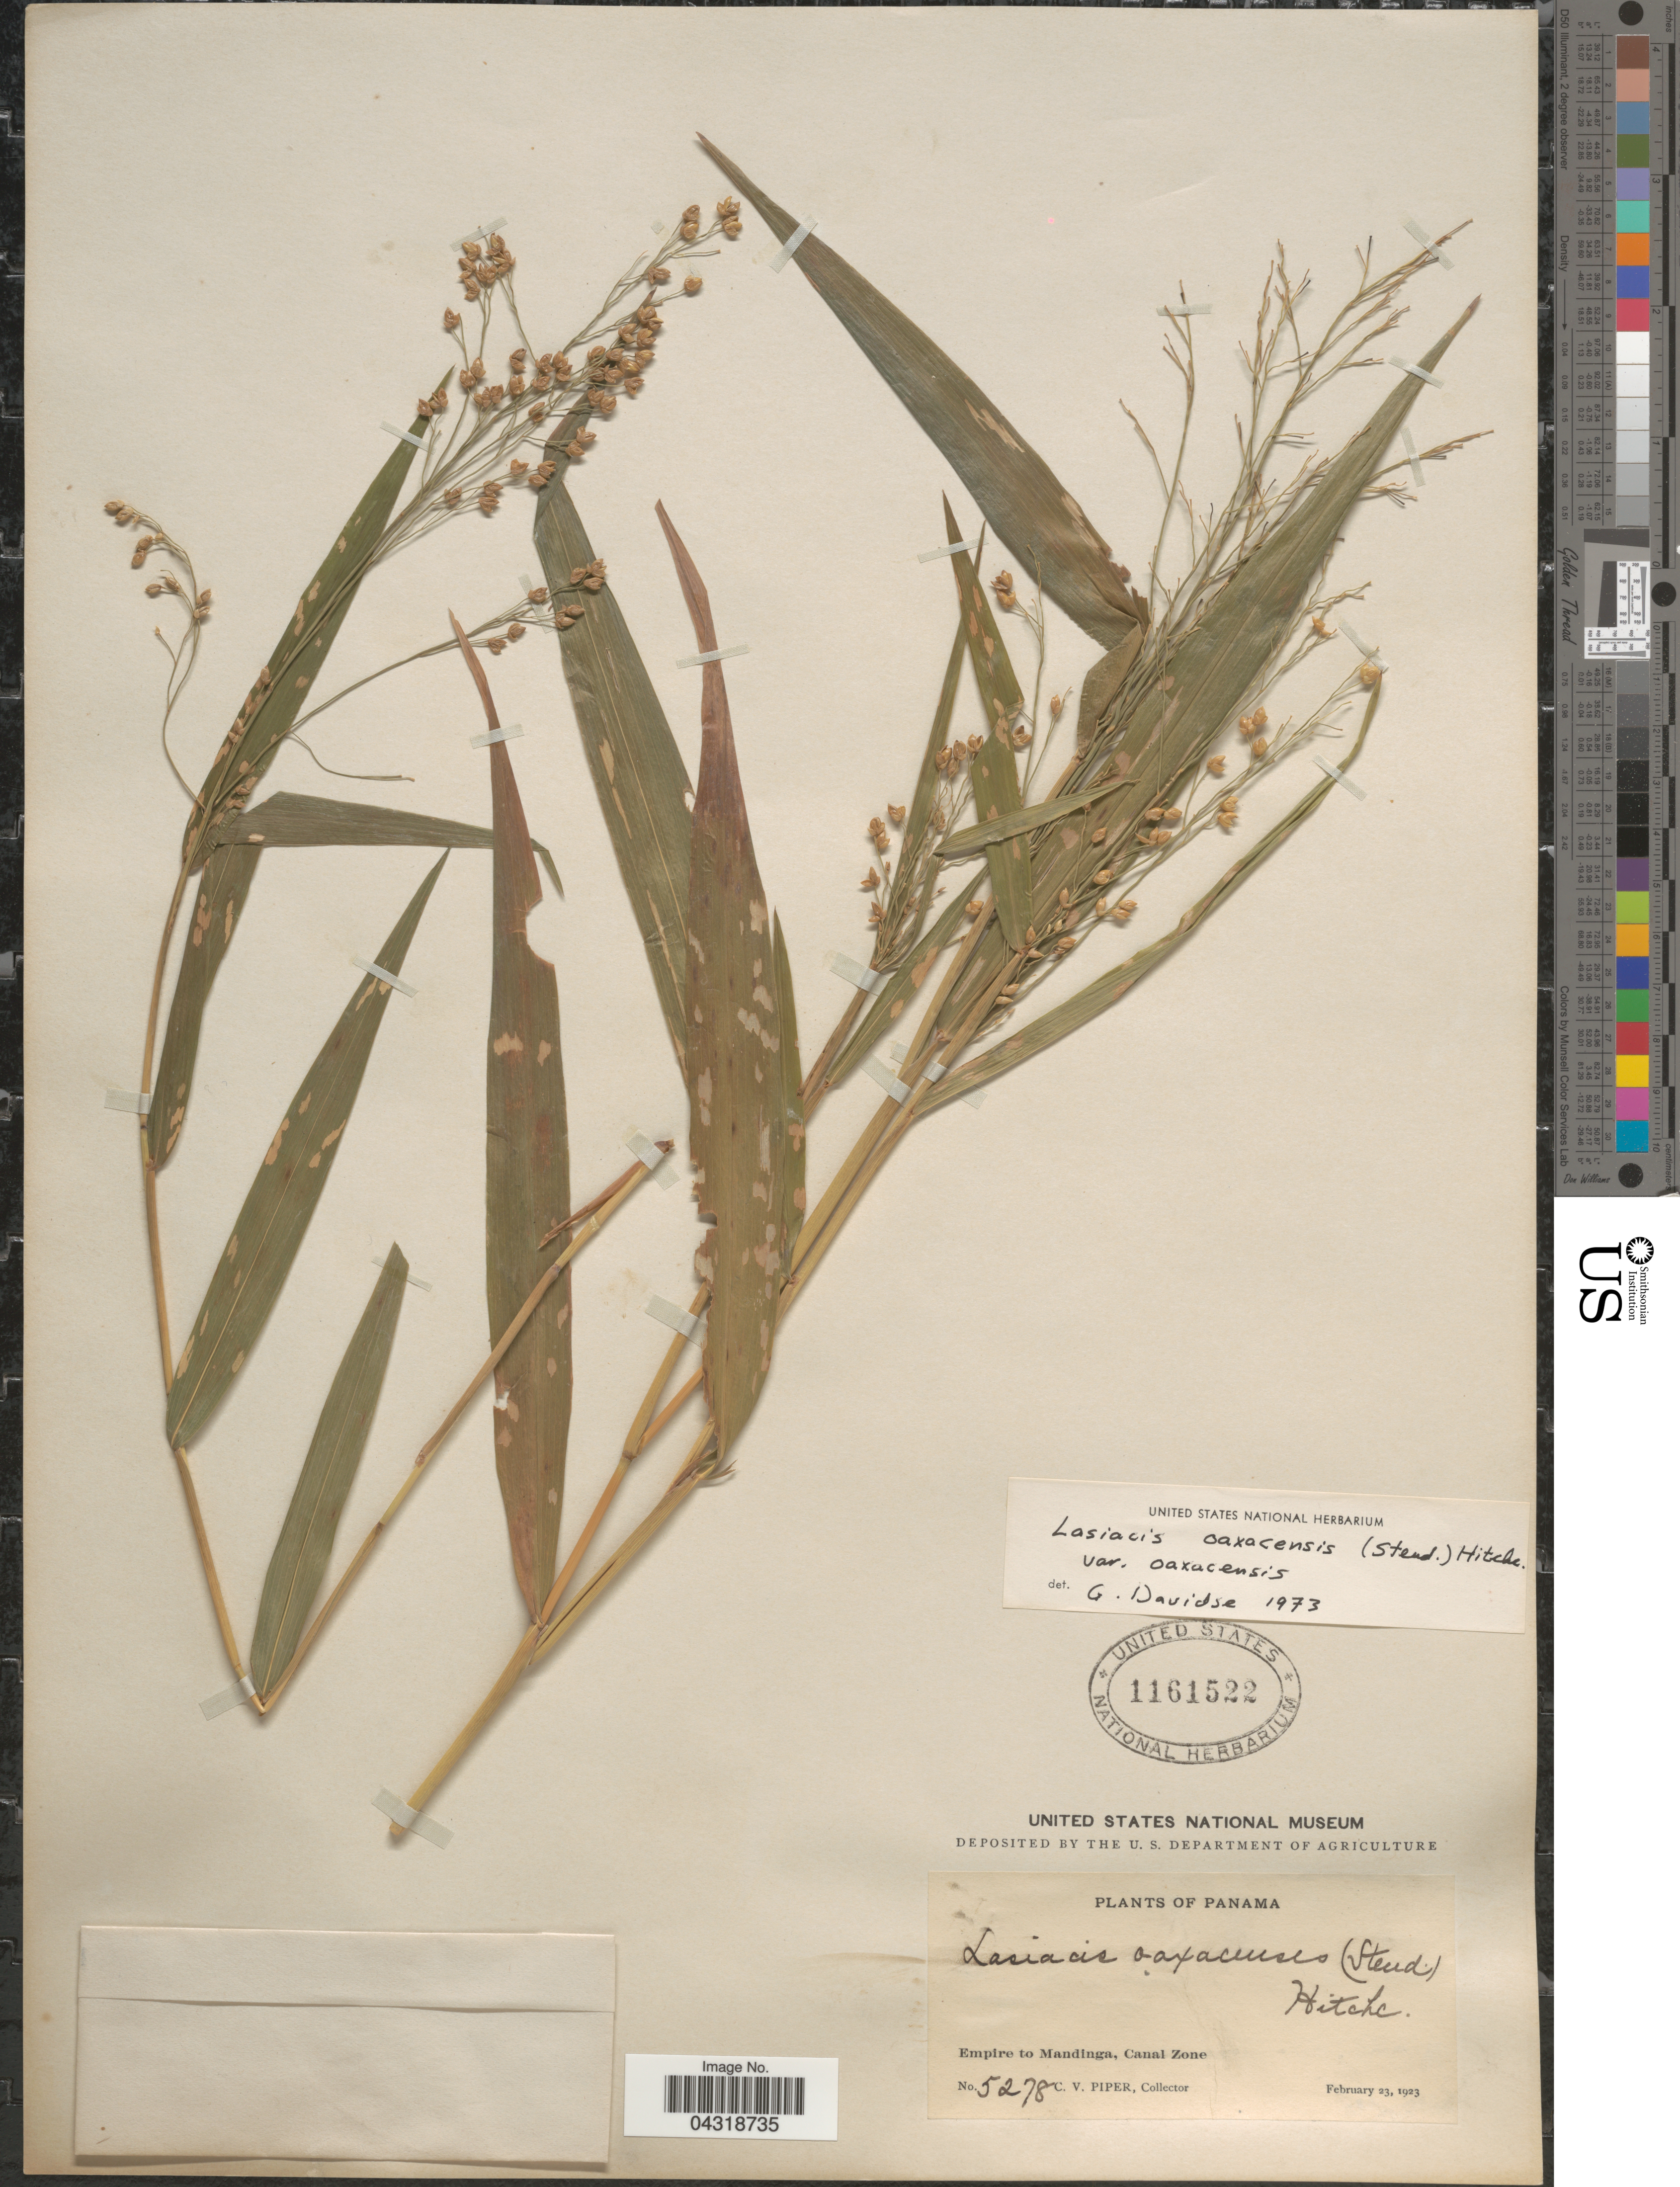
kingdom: Plantae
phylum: Tracheophyta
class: Liliopsida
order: Poales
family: Poaceae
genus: Lasiacis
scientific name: Lasiacis oaxacensis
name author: (Steud.) Hitchc.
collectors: C. V. Piper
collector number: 5278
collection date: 1923-02-23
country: Panama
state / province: Colón / Panamá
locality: Empire to Mandinga, Canal Zone.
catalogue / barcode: US 1161522